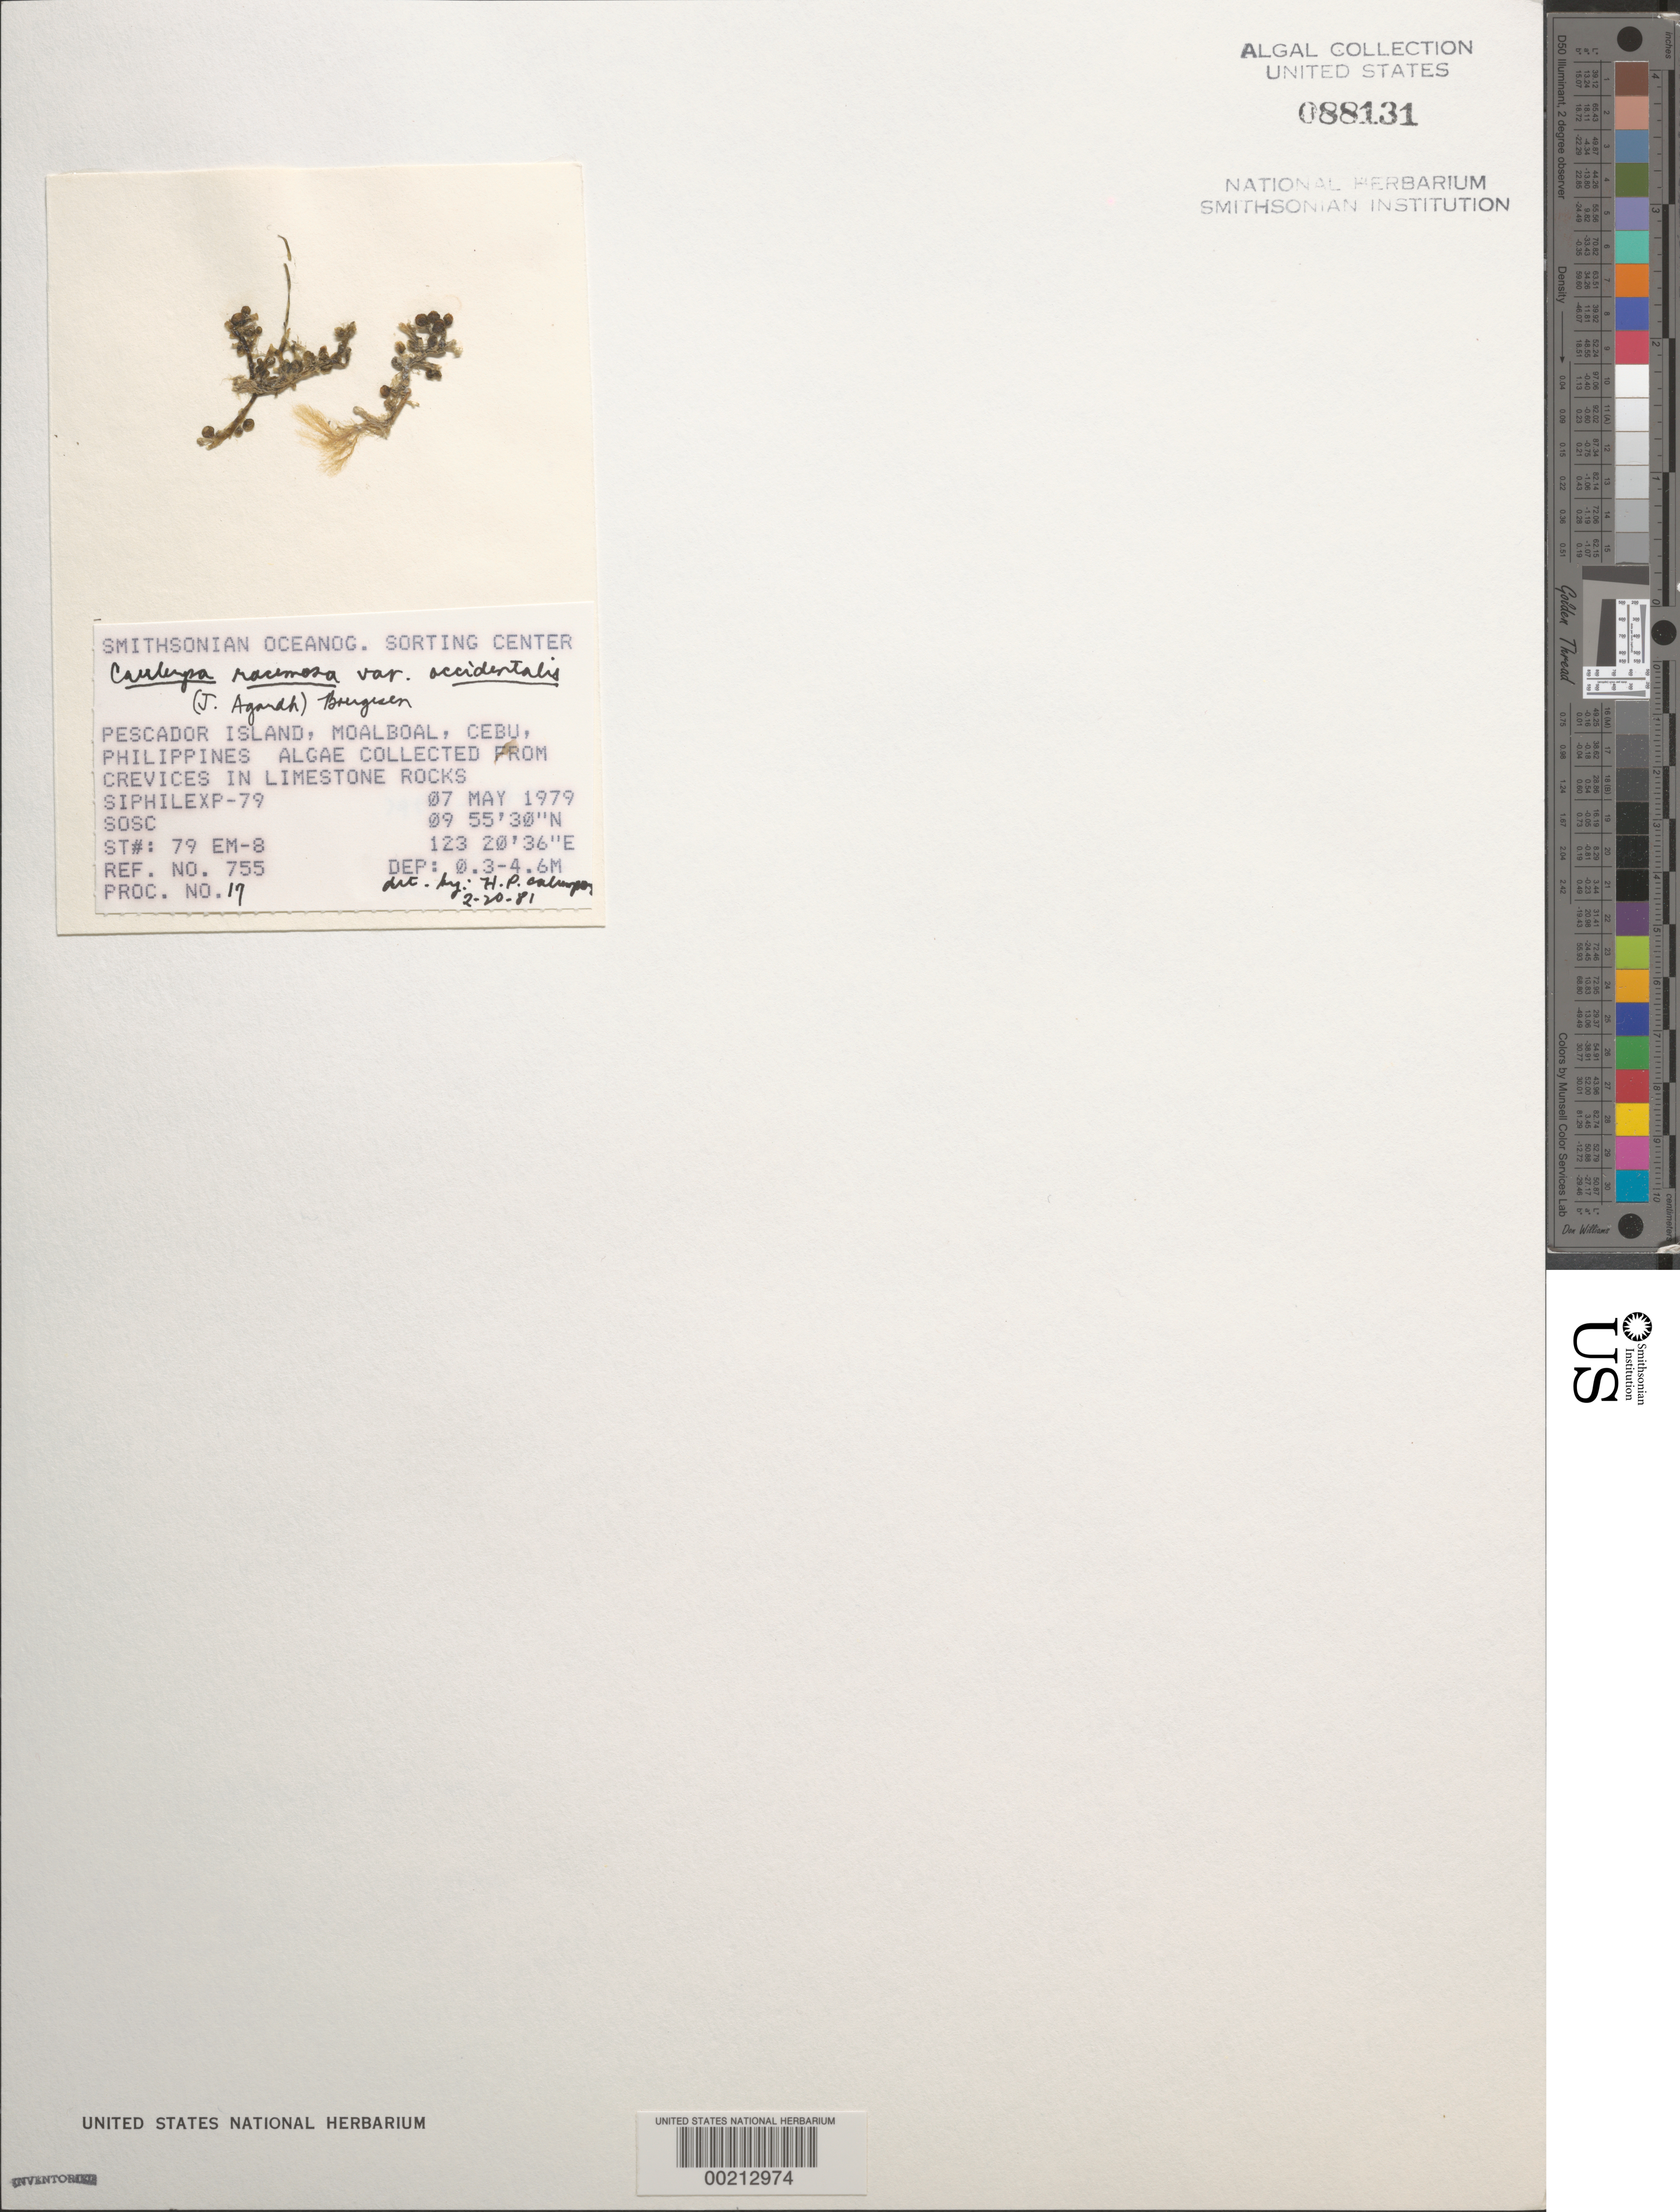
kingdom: Plantae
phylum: Chlorophyta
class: Ulvophyceae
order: Bryopsidales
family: Caulerpaceae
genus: Caulerpa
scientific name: Caulerpa racemosa var. occidentalis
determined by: Calumpong, H. P.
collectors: SOSC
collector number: Station 79 Em-8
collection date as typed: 07 May 1979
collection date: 1979-05-07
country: Philippines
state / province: Central Visayas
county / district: Cebu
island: Pescador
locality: Moalboal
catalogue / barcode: US 88131